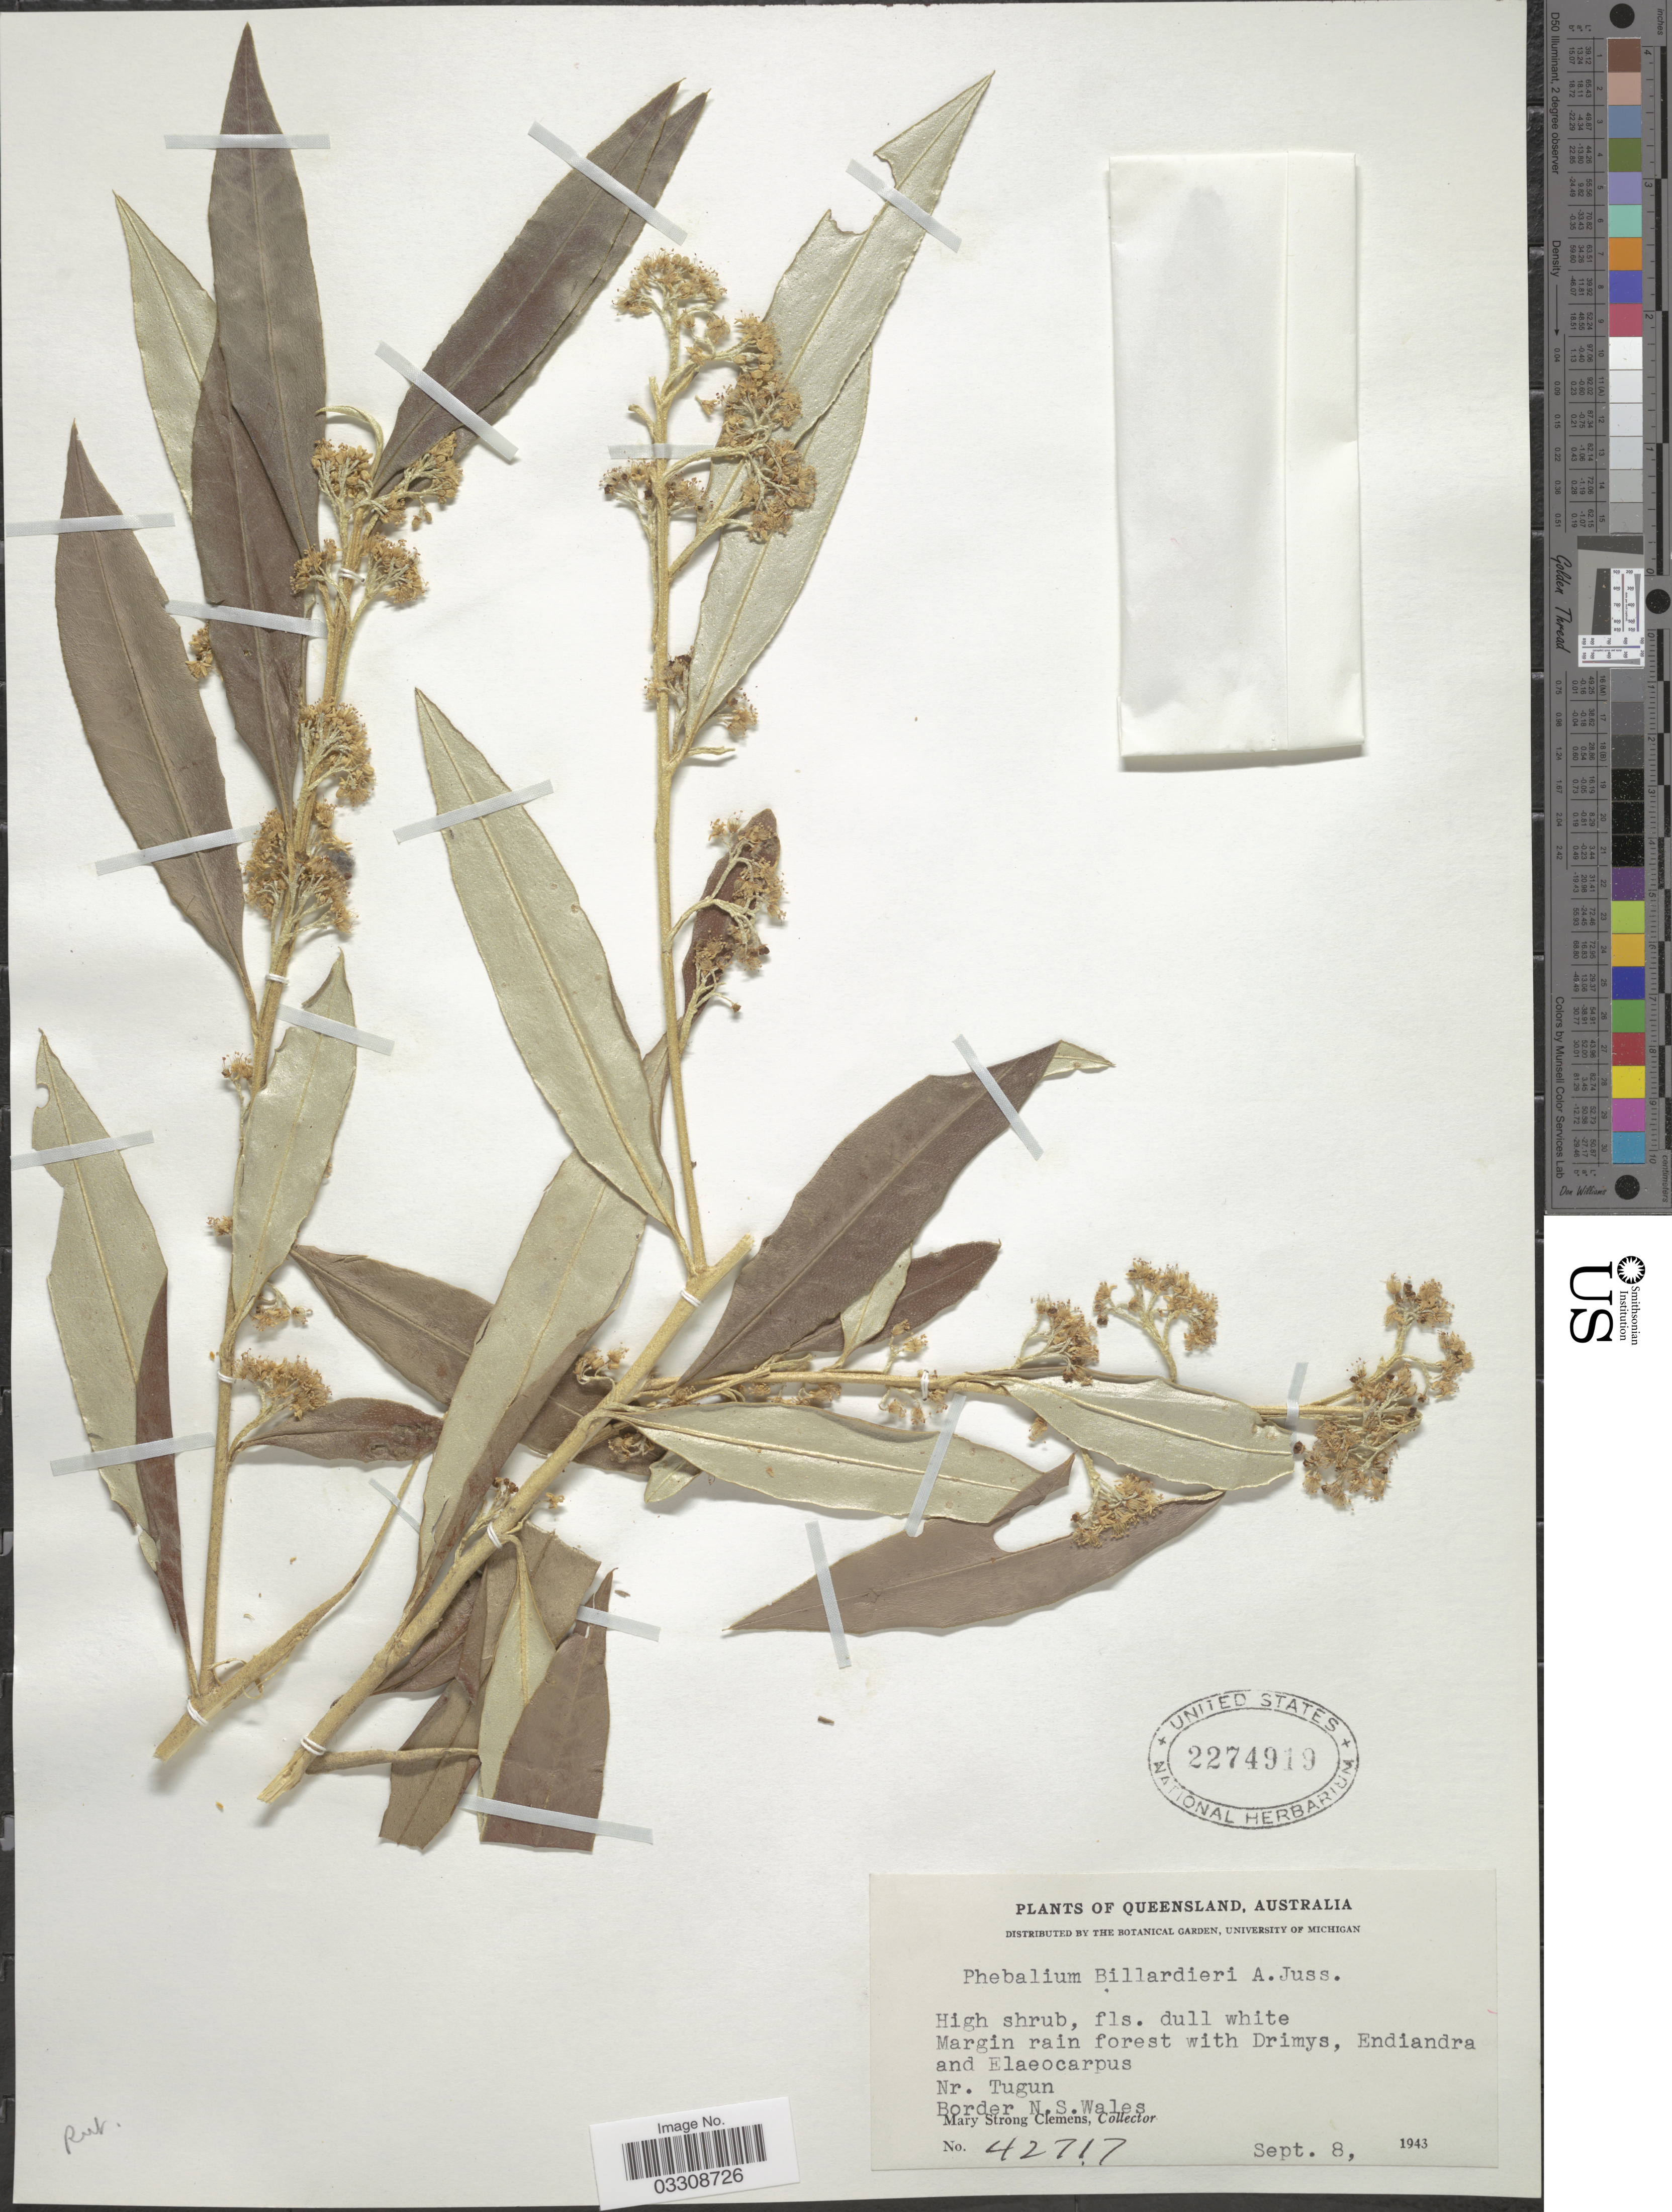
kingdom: Plantae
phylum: Tracheophyta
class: Magnoliopsida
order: Sapindales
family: Rutaceae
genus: Nematolepis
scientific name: Nematolepis squamea subsp. squamea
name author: (Labill.) Paul G. Wilson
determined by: Strong, Mark T., (BOT), Smithsonian Institution - National Museum of Natural History (UNITED STATES)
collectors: M. S. Clemens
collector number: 42717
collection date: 1943-09-08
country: Australia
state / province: Queensland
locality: Nr. Tugun, Border of N.S. Wales.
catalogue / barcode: US 2274919